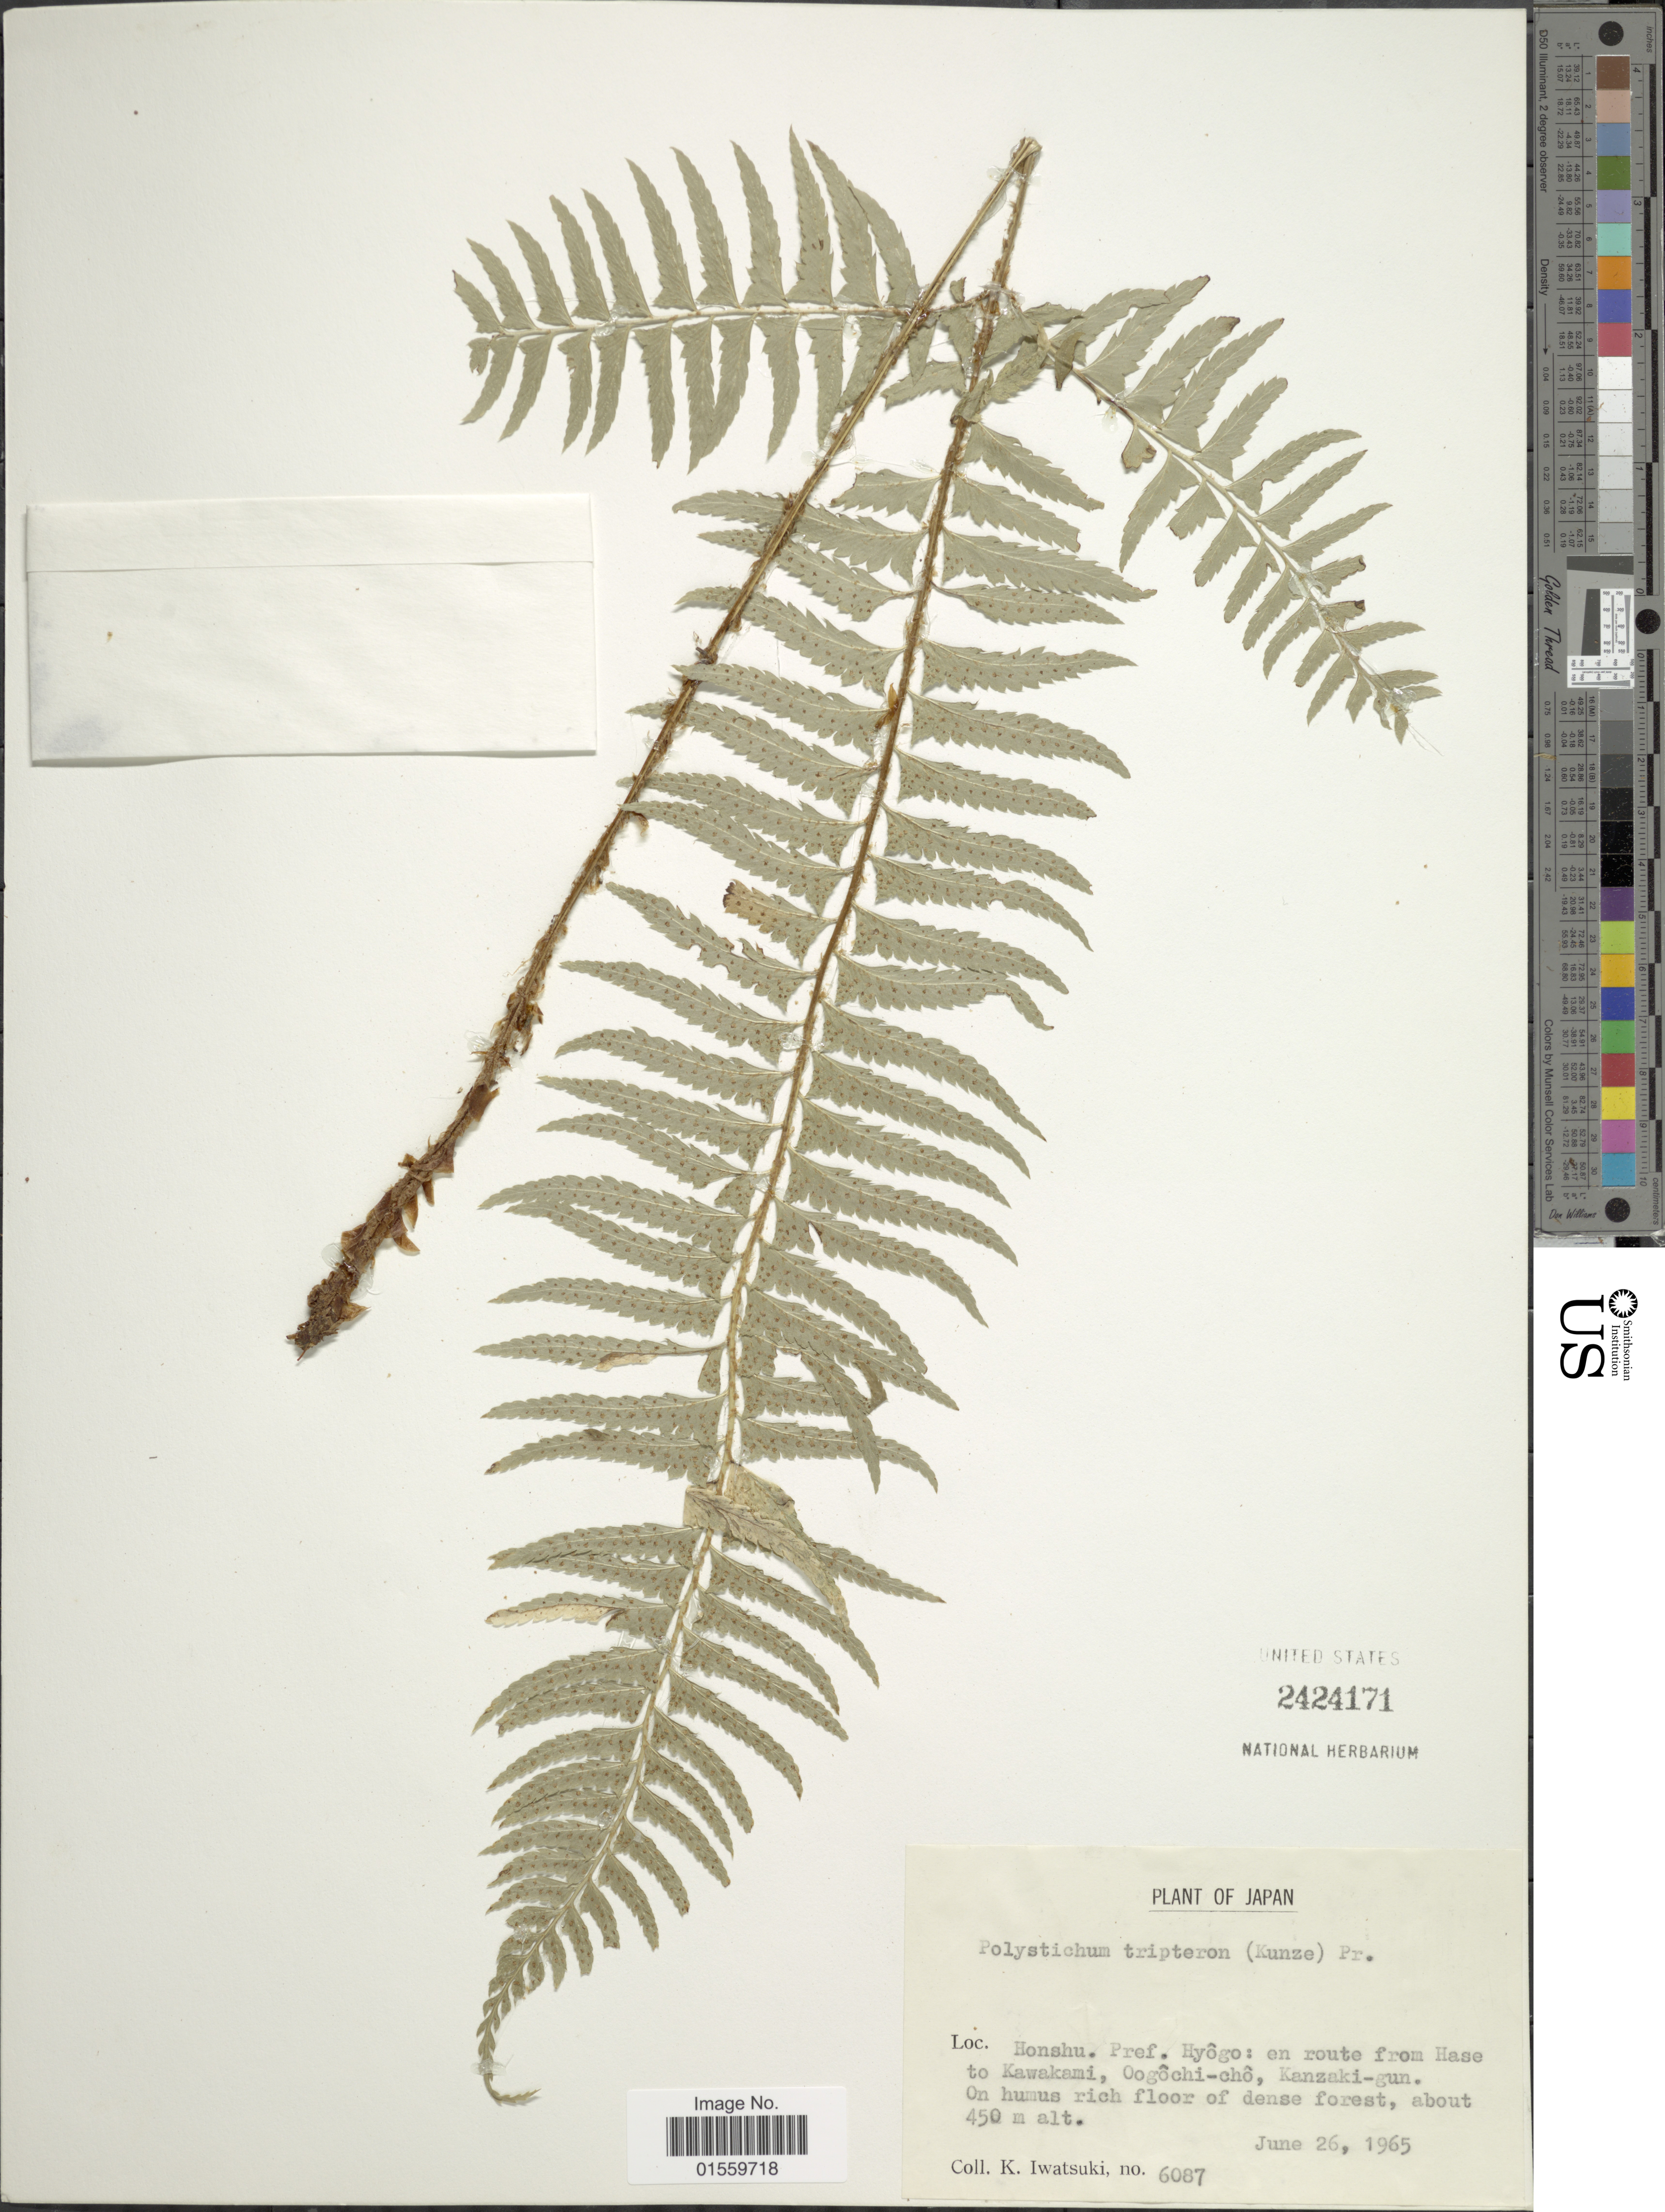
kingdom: Plantae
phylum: Tracheophyta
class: Polypodiopsida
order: Polypodiales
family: Dryopteridaceae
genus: Polystichum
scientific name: Polystichum tripteron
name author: (Kunze) C. Presl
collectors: K. Iwatsuki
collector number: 6087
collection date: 1965-06-26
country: Japan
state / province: Hyogo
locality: Honshu. Pref. Hyogo: en route from Hase to Kawakami, Oogochi-cho, Kanzaki-gun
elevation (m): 450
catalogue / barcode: US 2424171